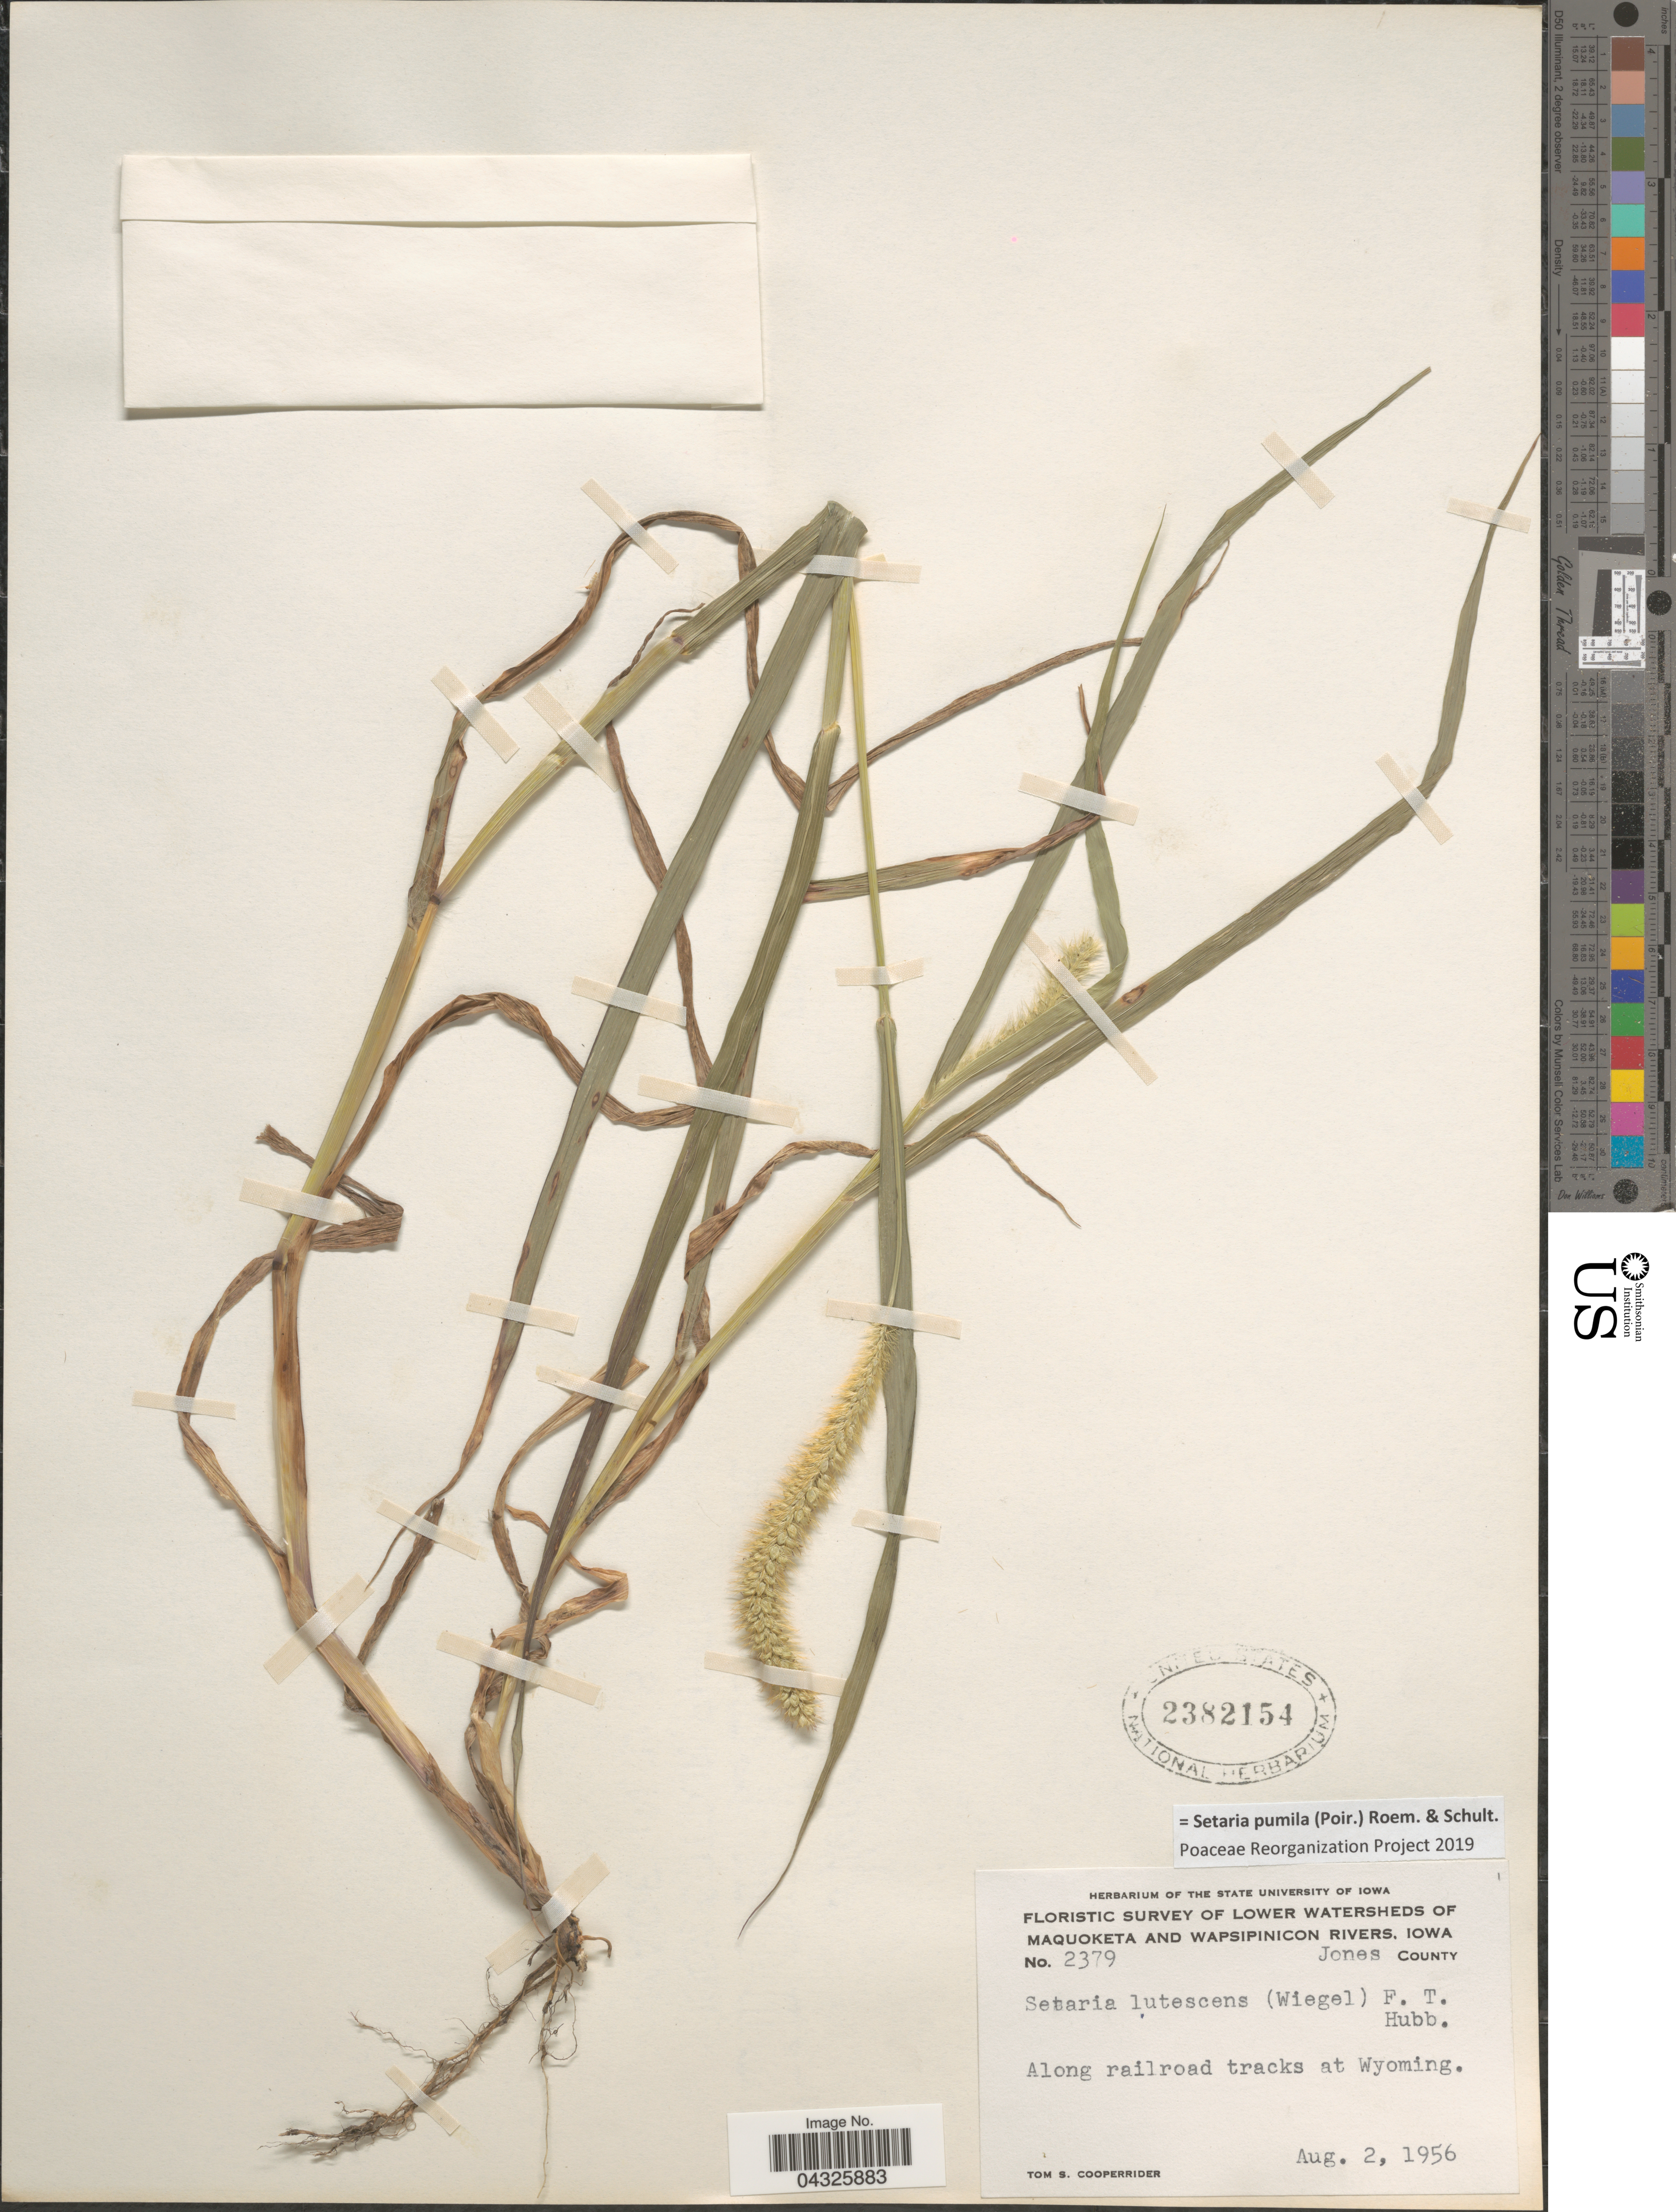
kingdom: Plantae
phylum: Tracheophyta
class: Liliopsida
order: Poales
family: Poaceae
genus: Setaria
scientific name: Setaria pumila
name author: (Poir.) Roem. & Schult.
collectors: T. S. Cooperrider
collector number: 2379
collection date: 1956-08-02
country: United States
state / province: Iowa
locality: Floristic Survey of Lower Watersheds of Maquoketa and Wapsipinicon Rivers. Jones County. Along railroad tracks at Wyoming.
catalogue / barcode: US 2382154